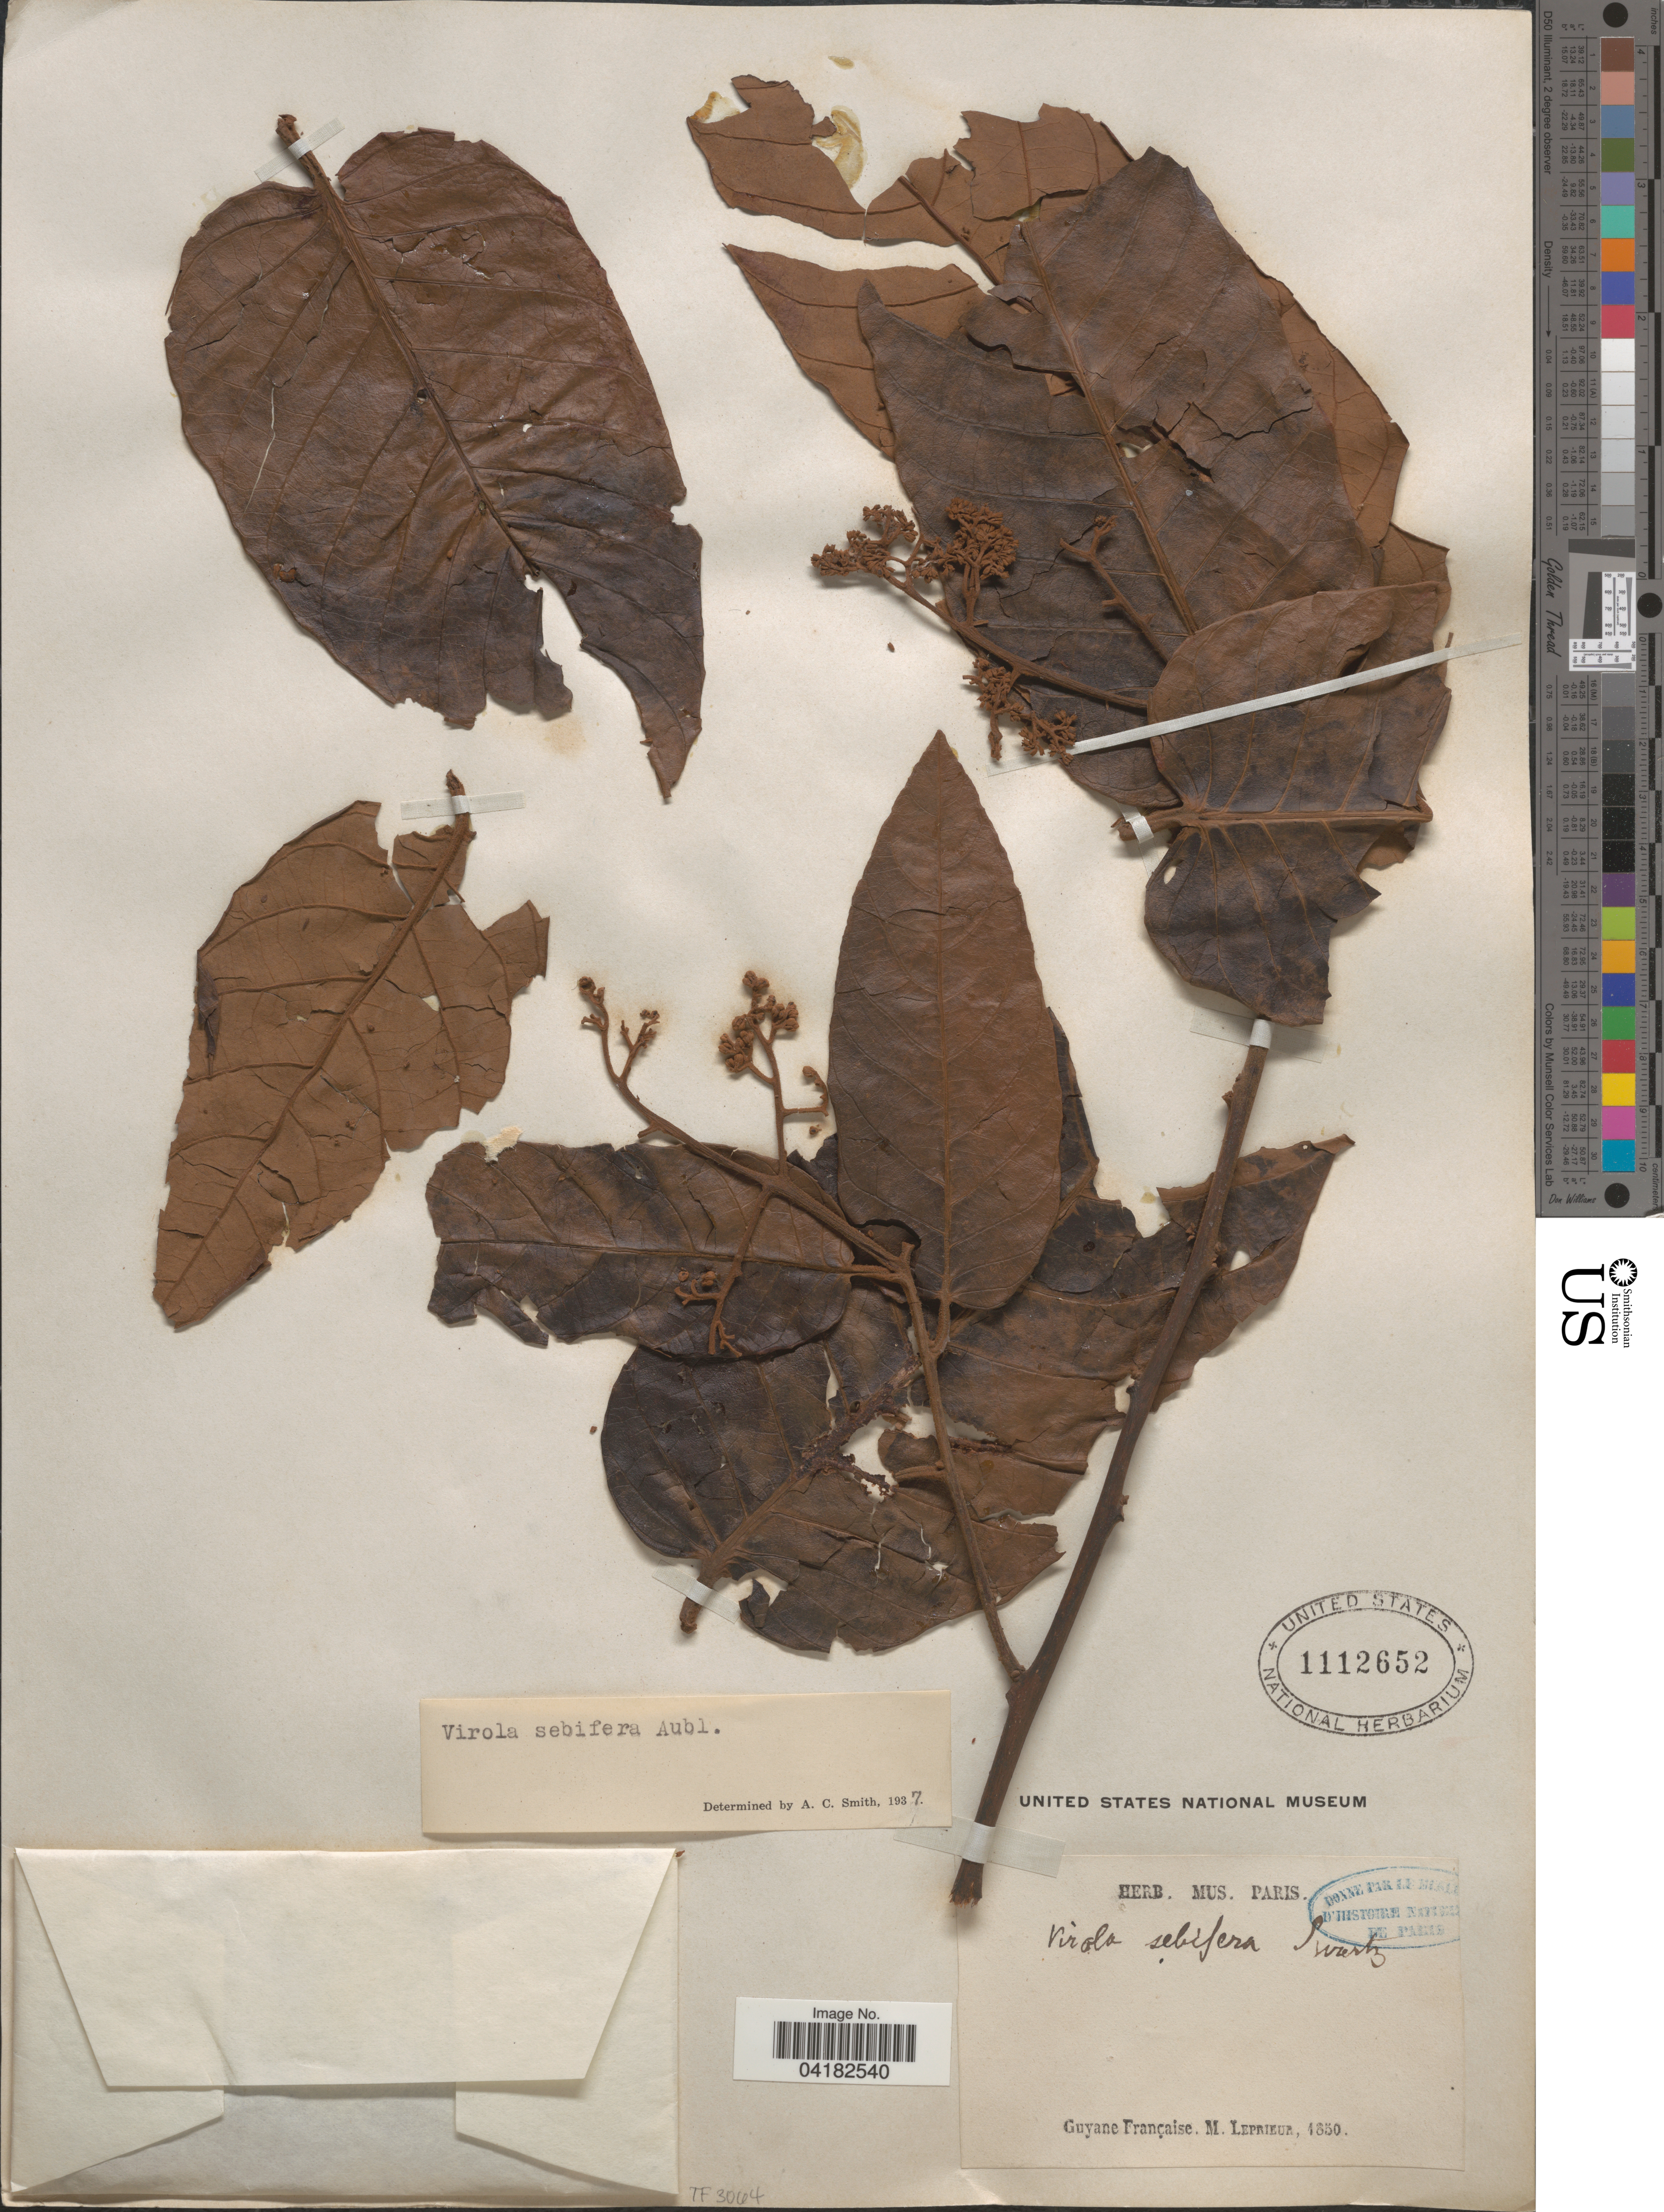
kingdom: Plantae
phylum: Tracheophyta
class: Magnoliopsida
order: Magnoliales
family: Myristicaceae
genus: Virola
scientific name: Virola sebifera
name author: Aubl.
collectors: F. M. R. Leprieur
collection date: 1850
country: French Guiana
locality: Guyane Française.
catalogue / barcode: US 1112652